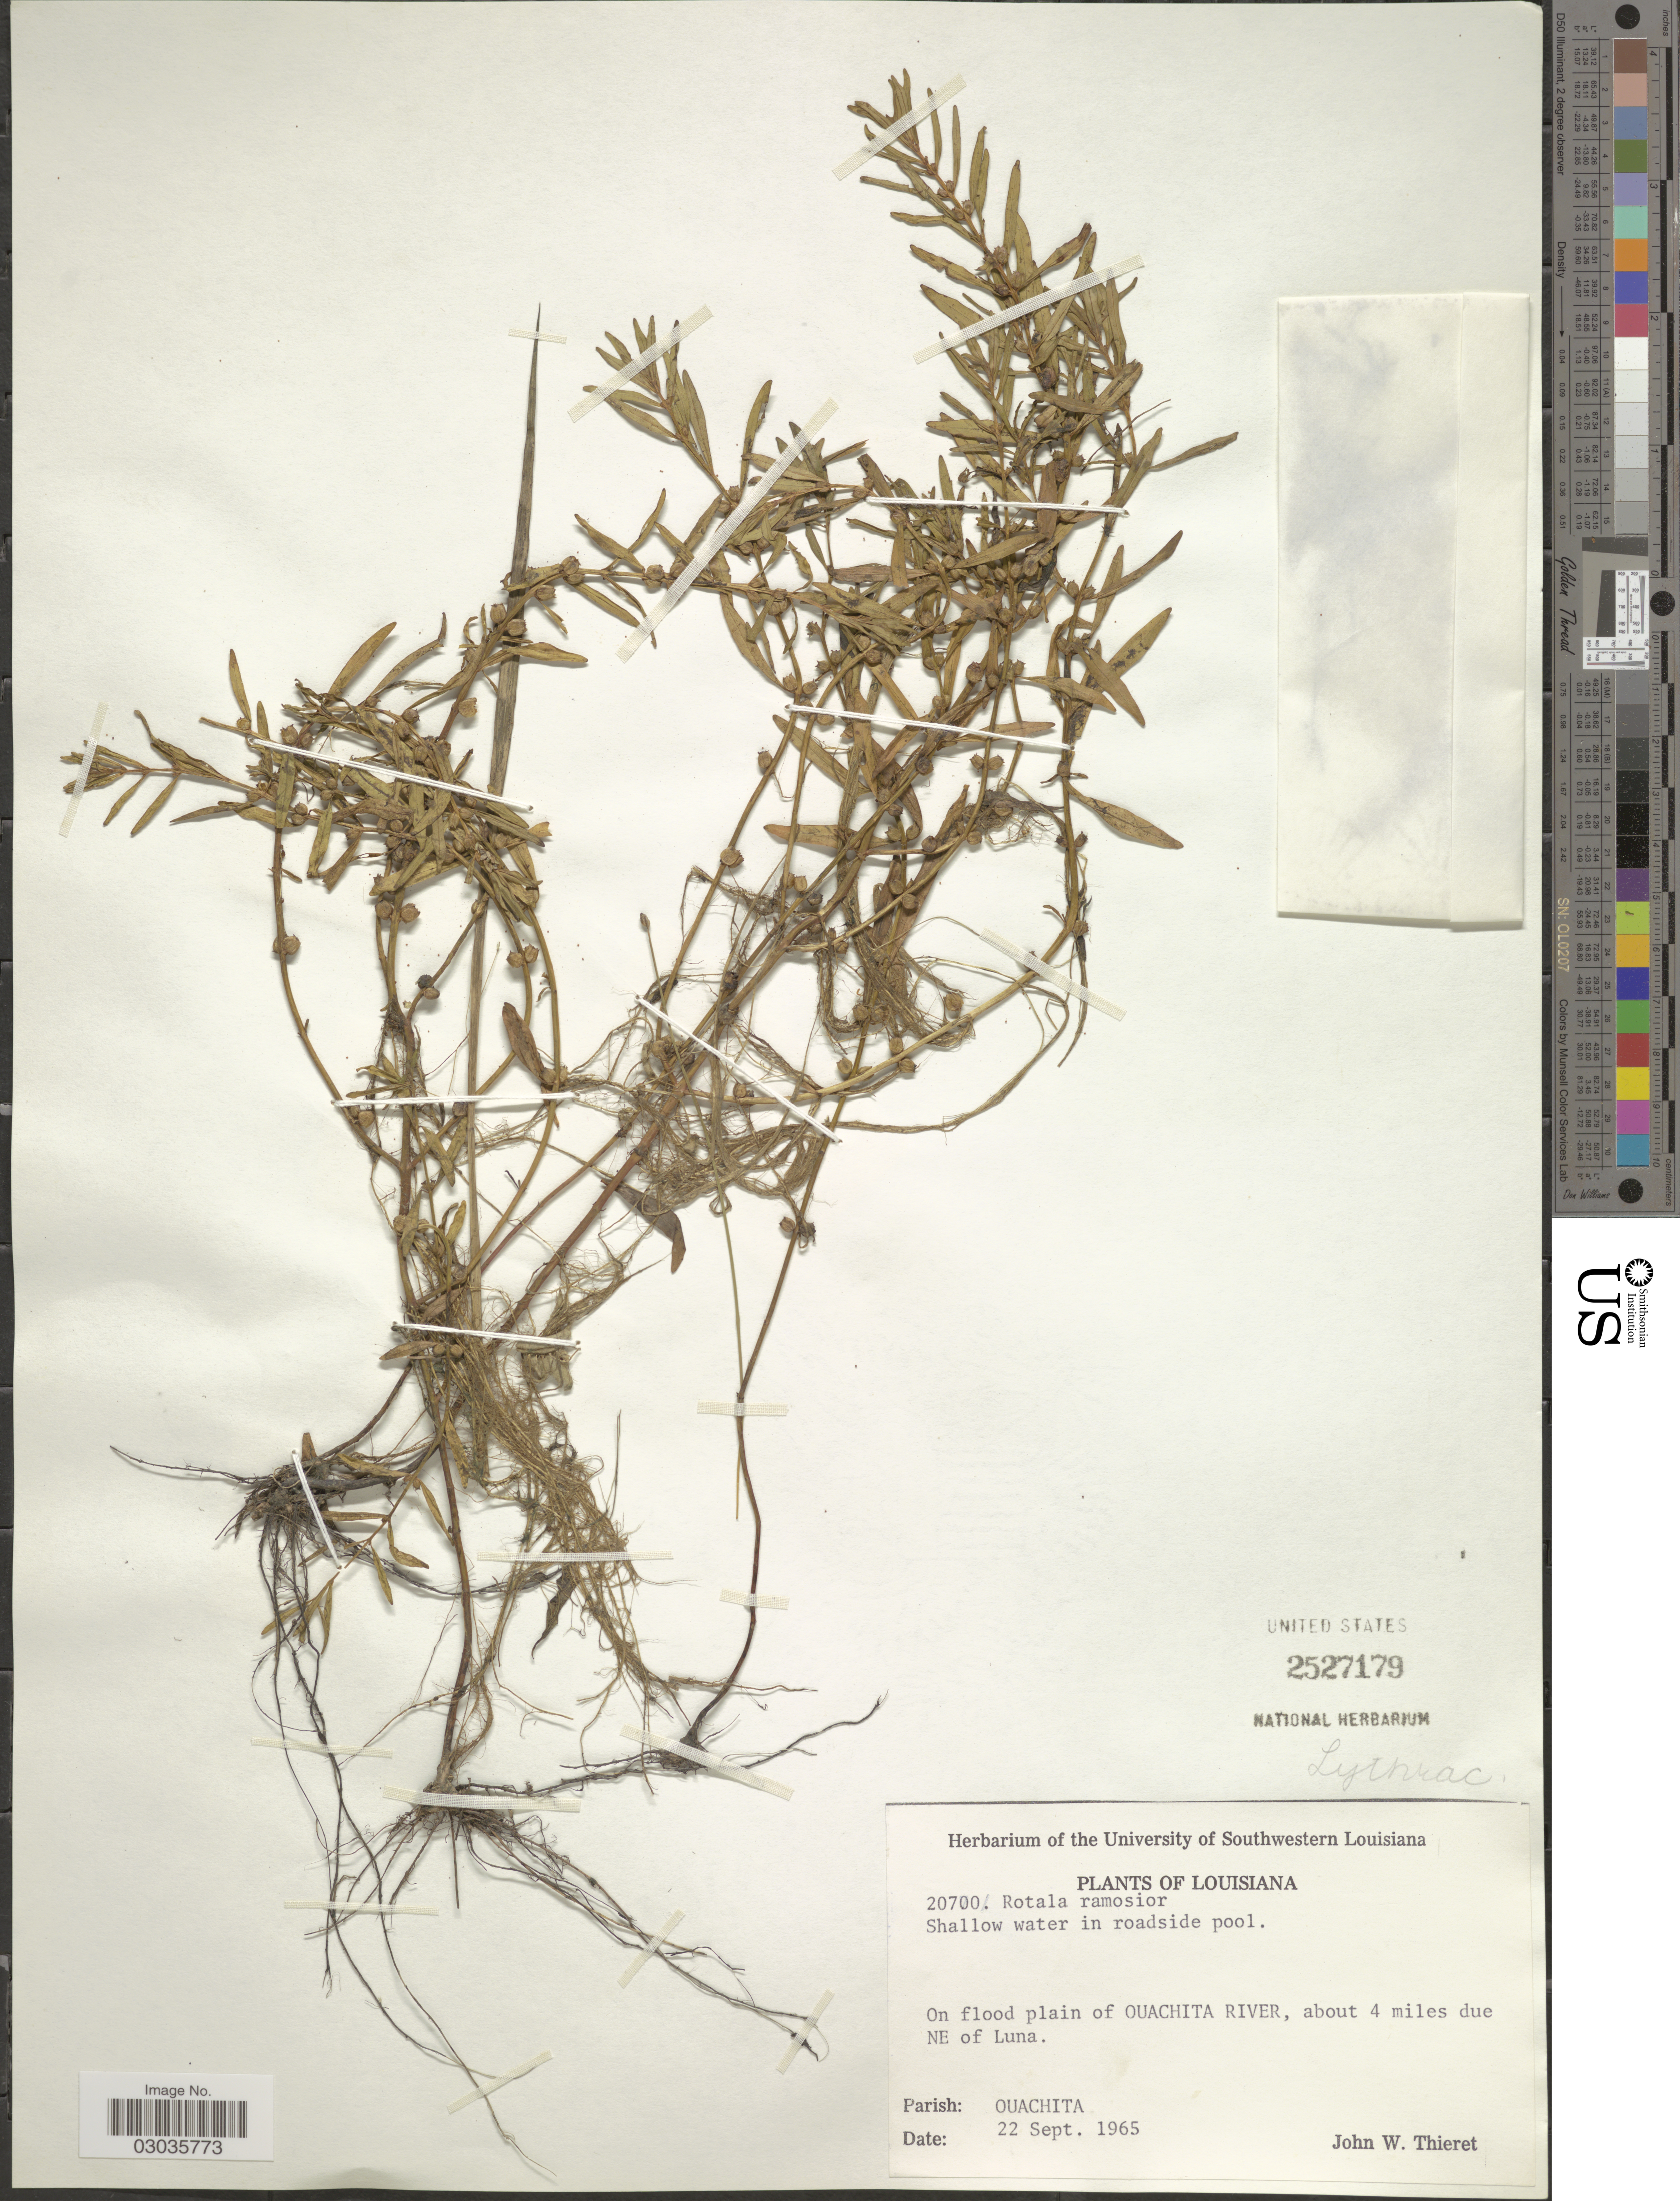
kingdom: Plantae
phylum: Tracheophyta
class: Magnoliopsida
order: Myrtales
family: Lythraceae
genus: Rotala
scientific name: Rotala ramosior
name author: (L.) Koehne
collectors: J. W. Thieret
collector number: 20700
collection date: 1965-09-22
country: United States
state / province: Louisiana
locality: Shallow water in roadside pool. On flood plain of Ouachita River, about 4 miles due NE of Luna. Parish: Ouachita.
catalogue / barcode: US 2527179